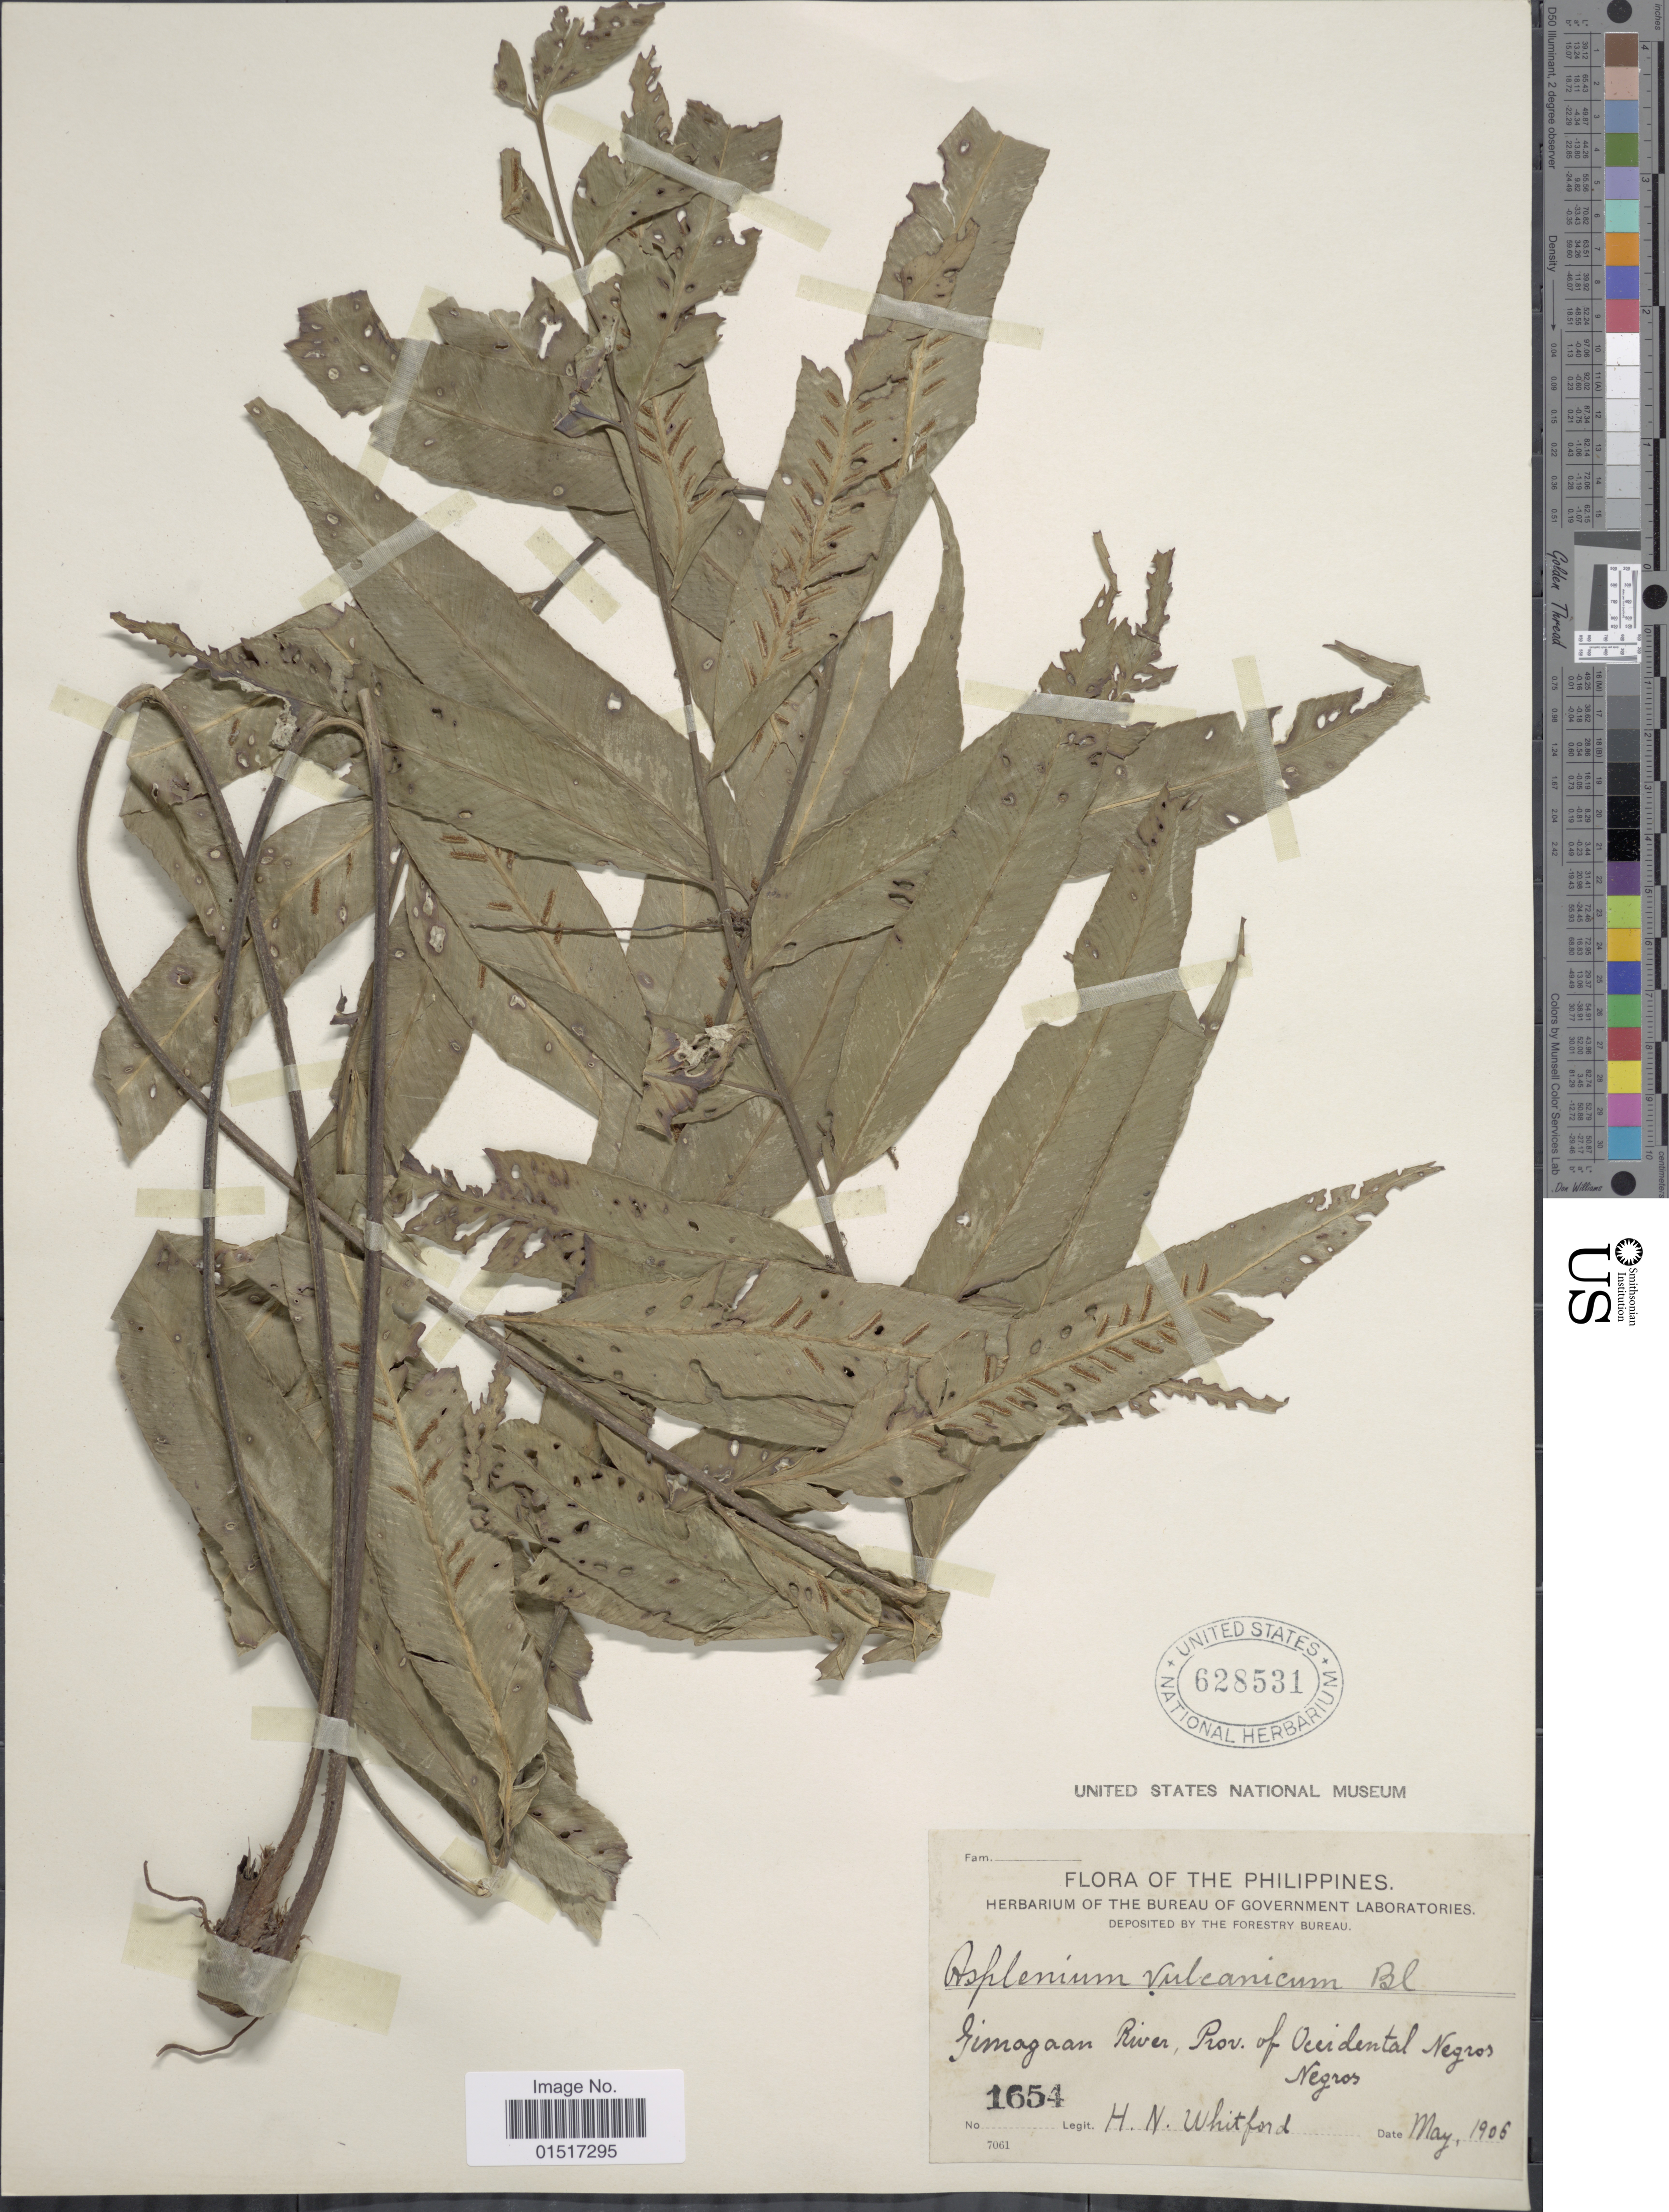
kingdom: Plantae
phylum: Tracheophyta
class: Polypodiopsida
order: Polypodiales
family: Aspleniaceae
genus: Asplenium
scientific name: Asplenium vulcanicum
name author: Blume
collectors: H. N. Whitford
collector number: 1654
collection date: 1906-05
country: Philippines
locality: Jimagaan River, Prov. of Occidental Negros. Negros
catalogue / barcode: US 628531